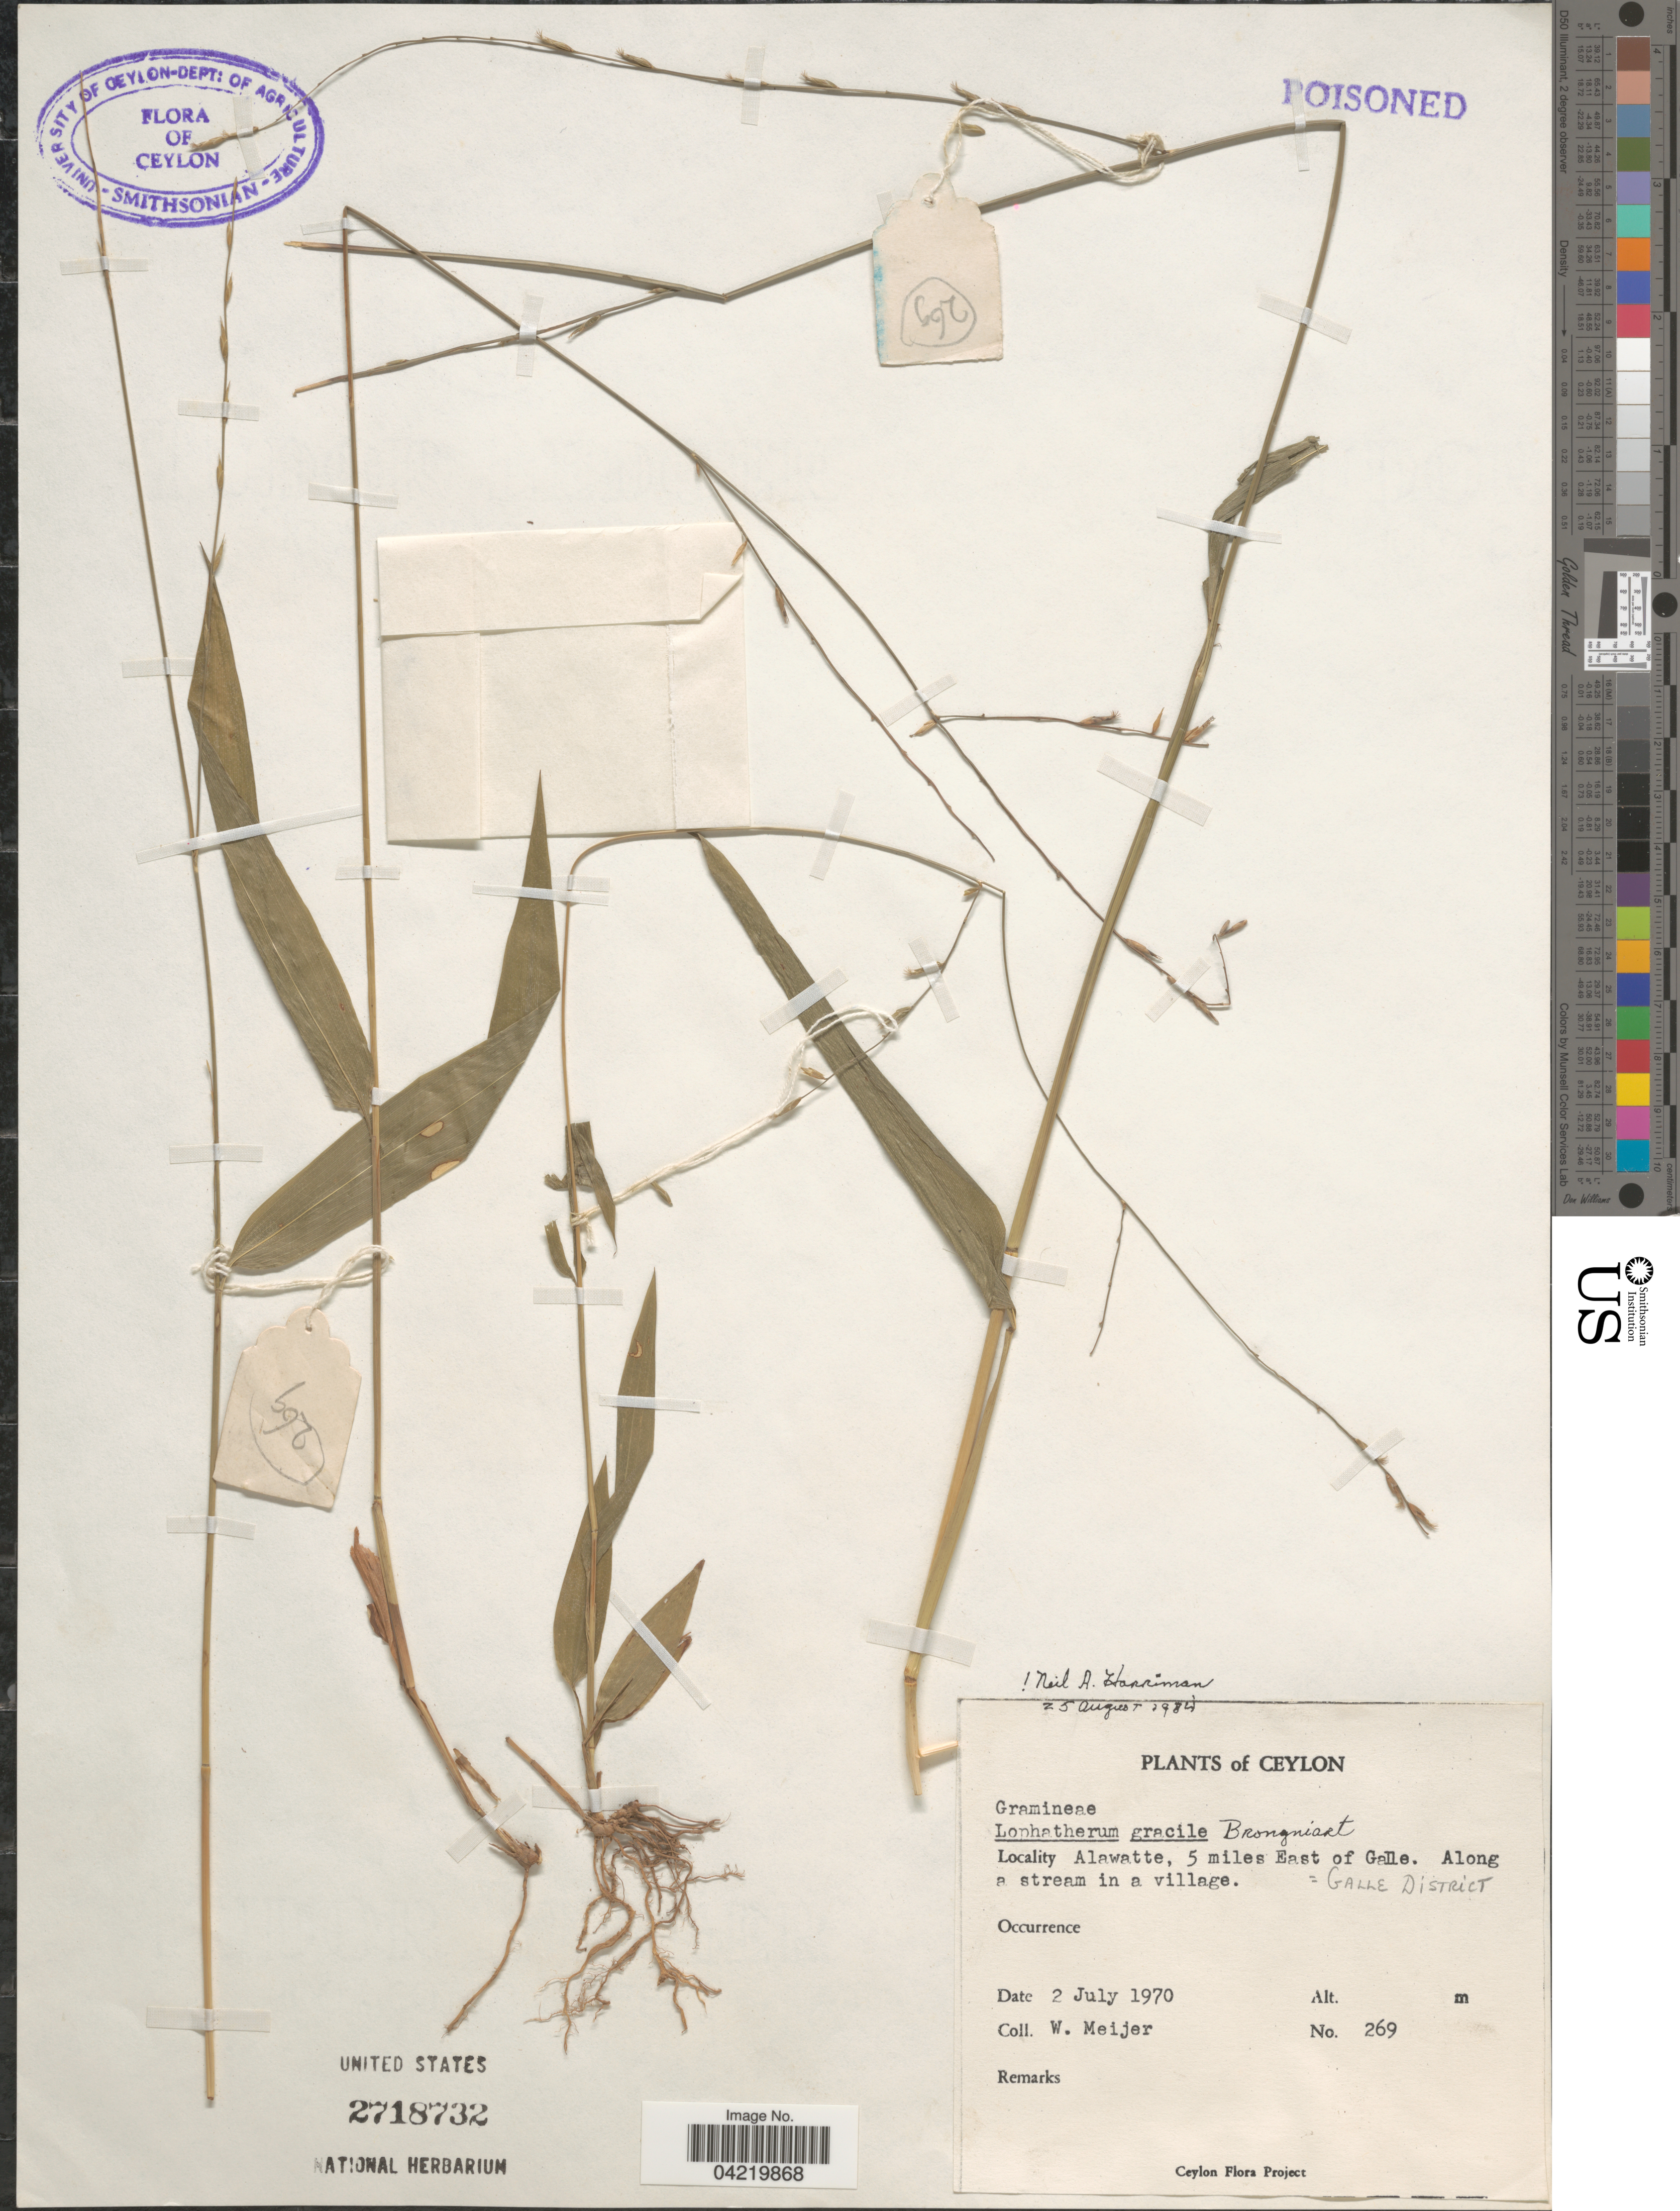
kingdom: Plantae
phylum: Tracheophyta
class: Liliopsida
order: Poales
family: Poaceae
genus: Lophatherum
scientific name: Lophatherum gracile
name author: Brongn.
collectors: W. Meijer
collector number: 269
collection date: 1970-07-02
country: Sri Lanka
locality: Ceylon. Alawatte, 5 miles East of Galle. Along a stream in a village. Galle District.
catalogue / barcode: US 2718732